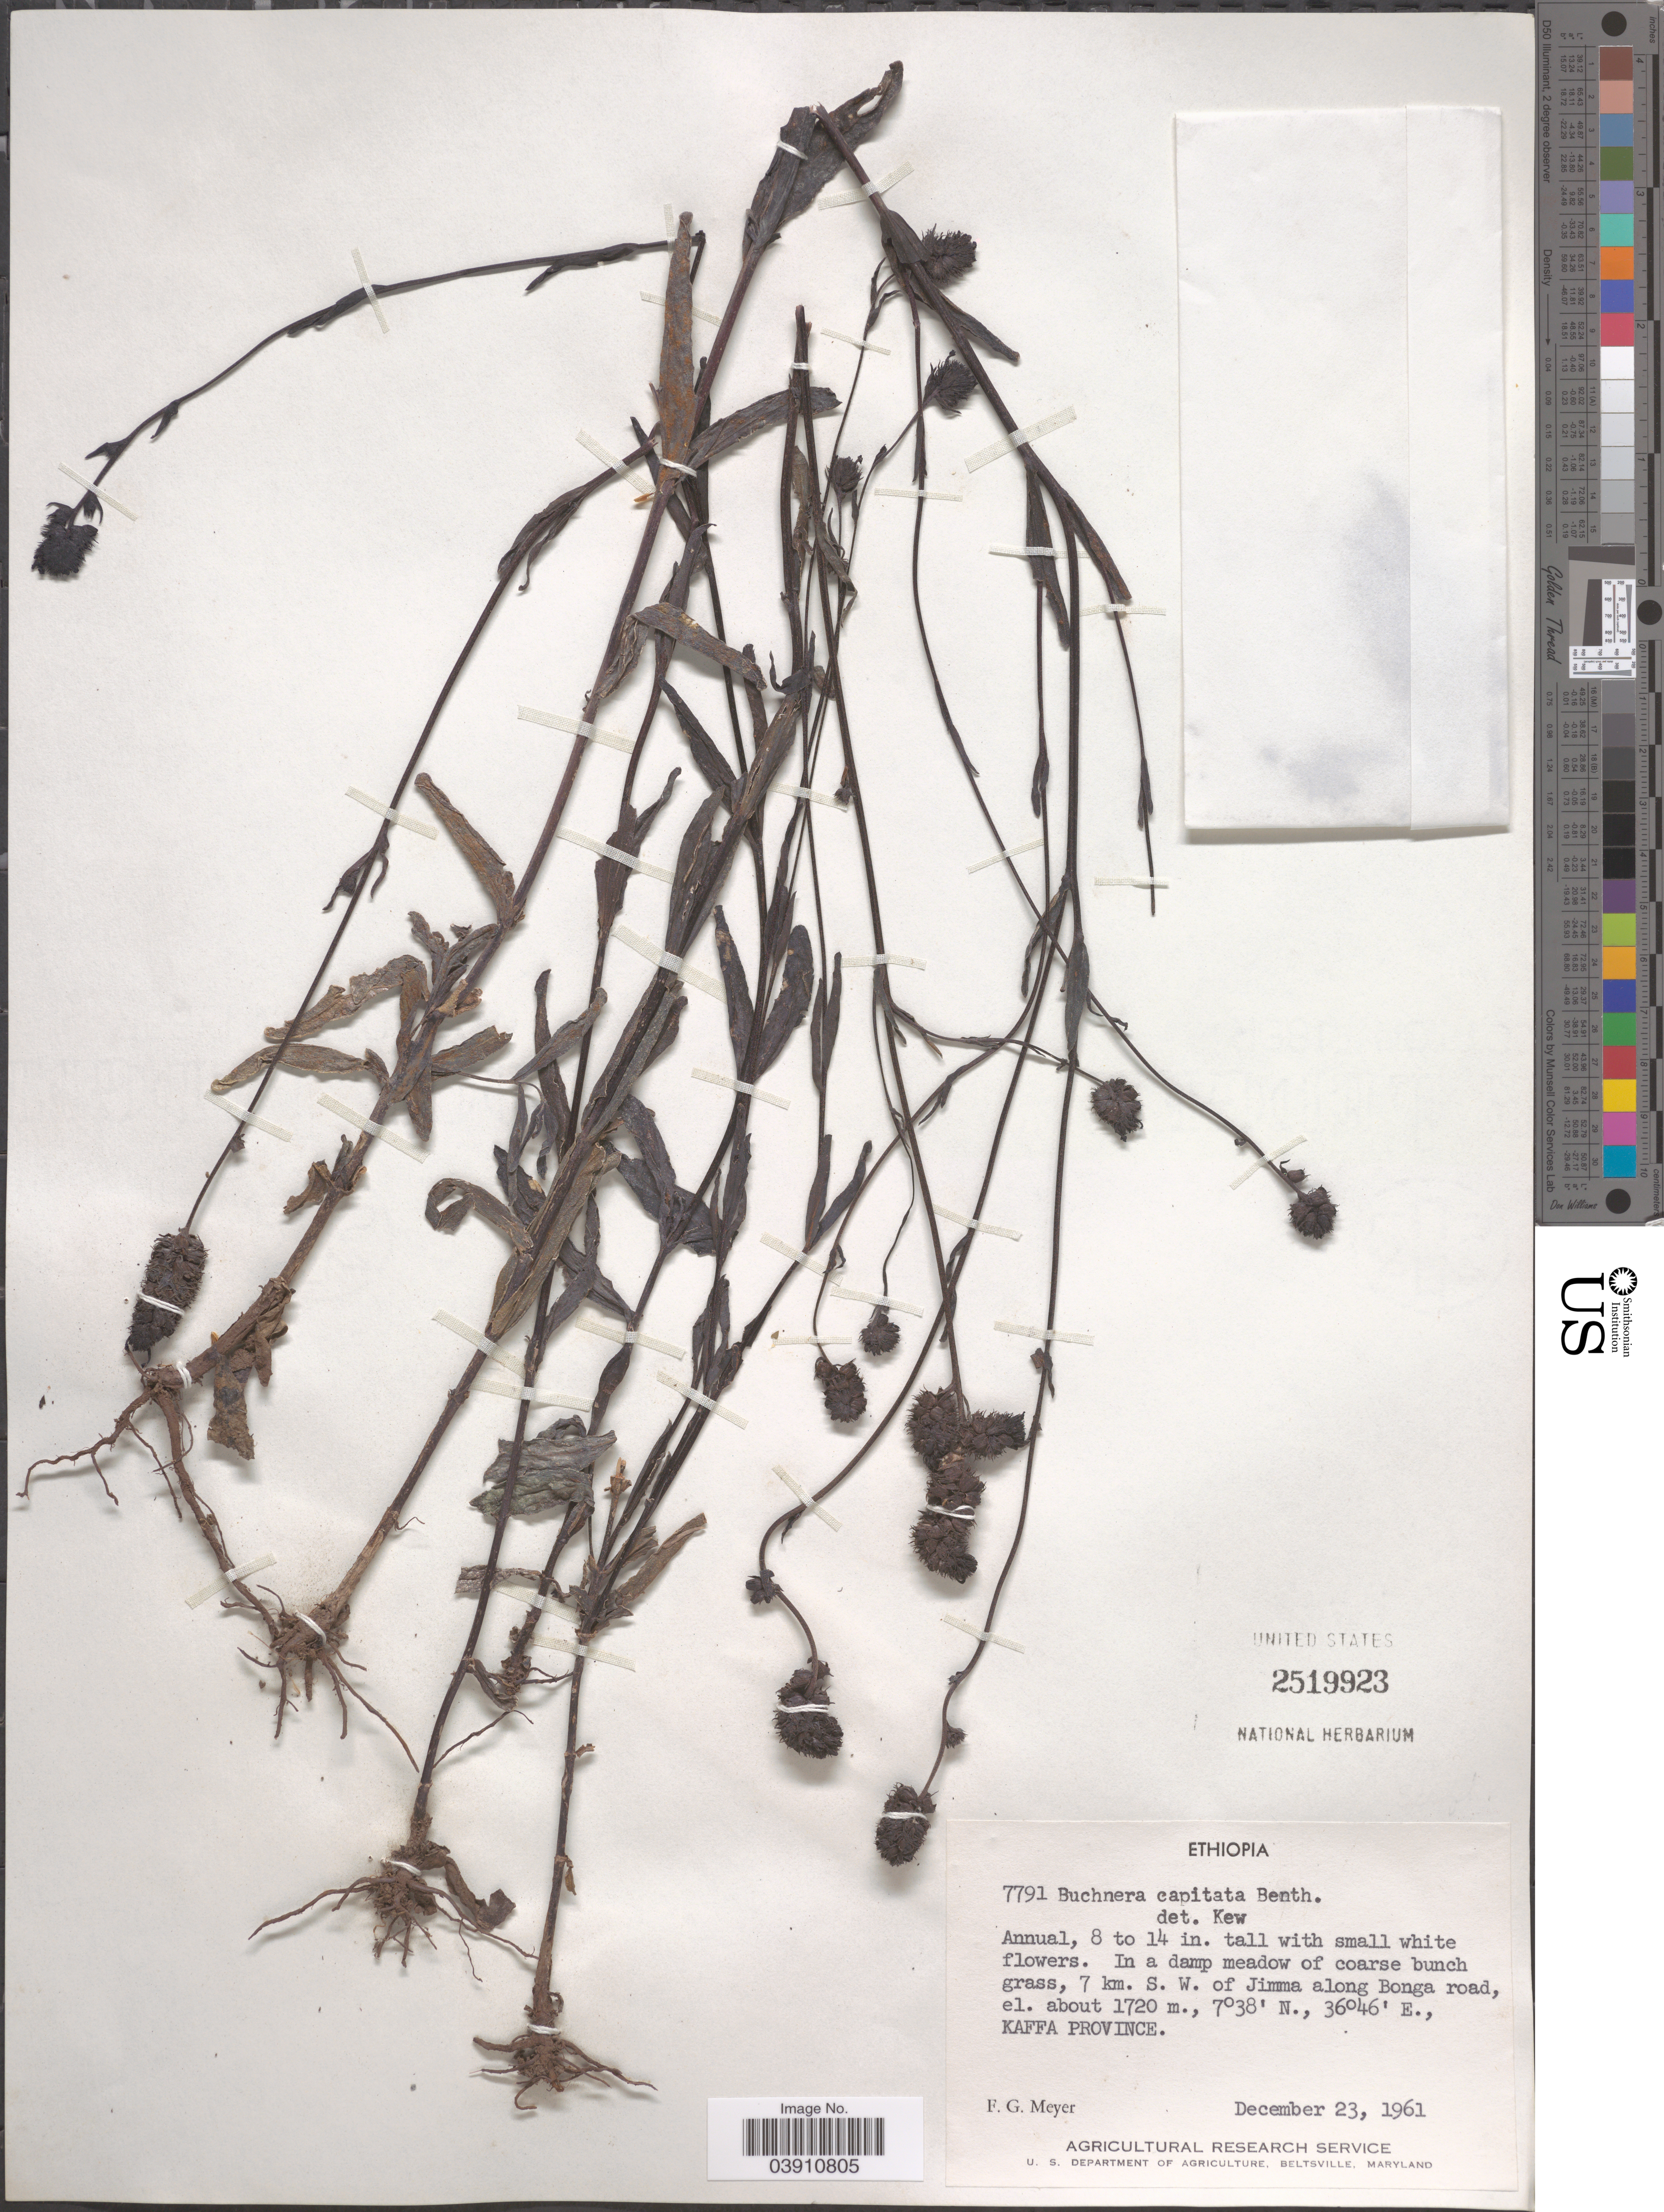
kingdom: Plantae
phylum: Tracheophyta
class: Magnoliopsida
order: Lamiales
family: Orobanchaceae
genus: Buchnera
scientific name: Buchnera capitata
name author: Benth.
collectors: F. G. Meyer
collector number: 7791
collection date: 1961-12-23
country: Ethiopia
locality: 7 km. S.W. of Jimma along Bonga road, Kaffa Province.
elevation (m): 1720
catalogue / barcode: US 2519923